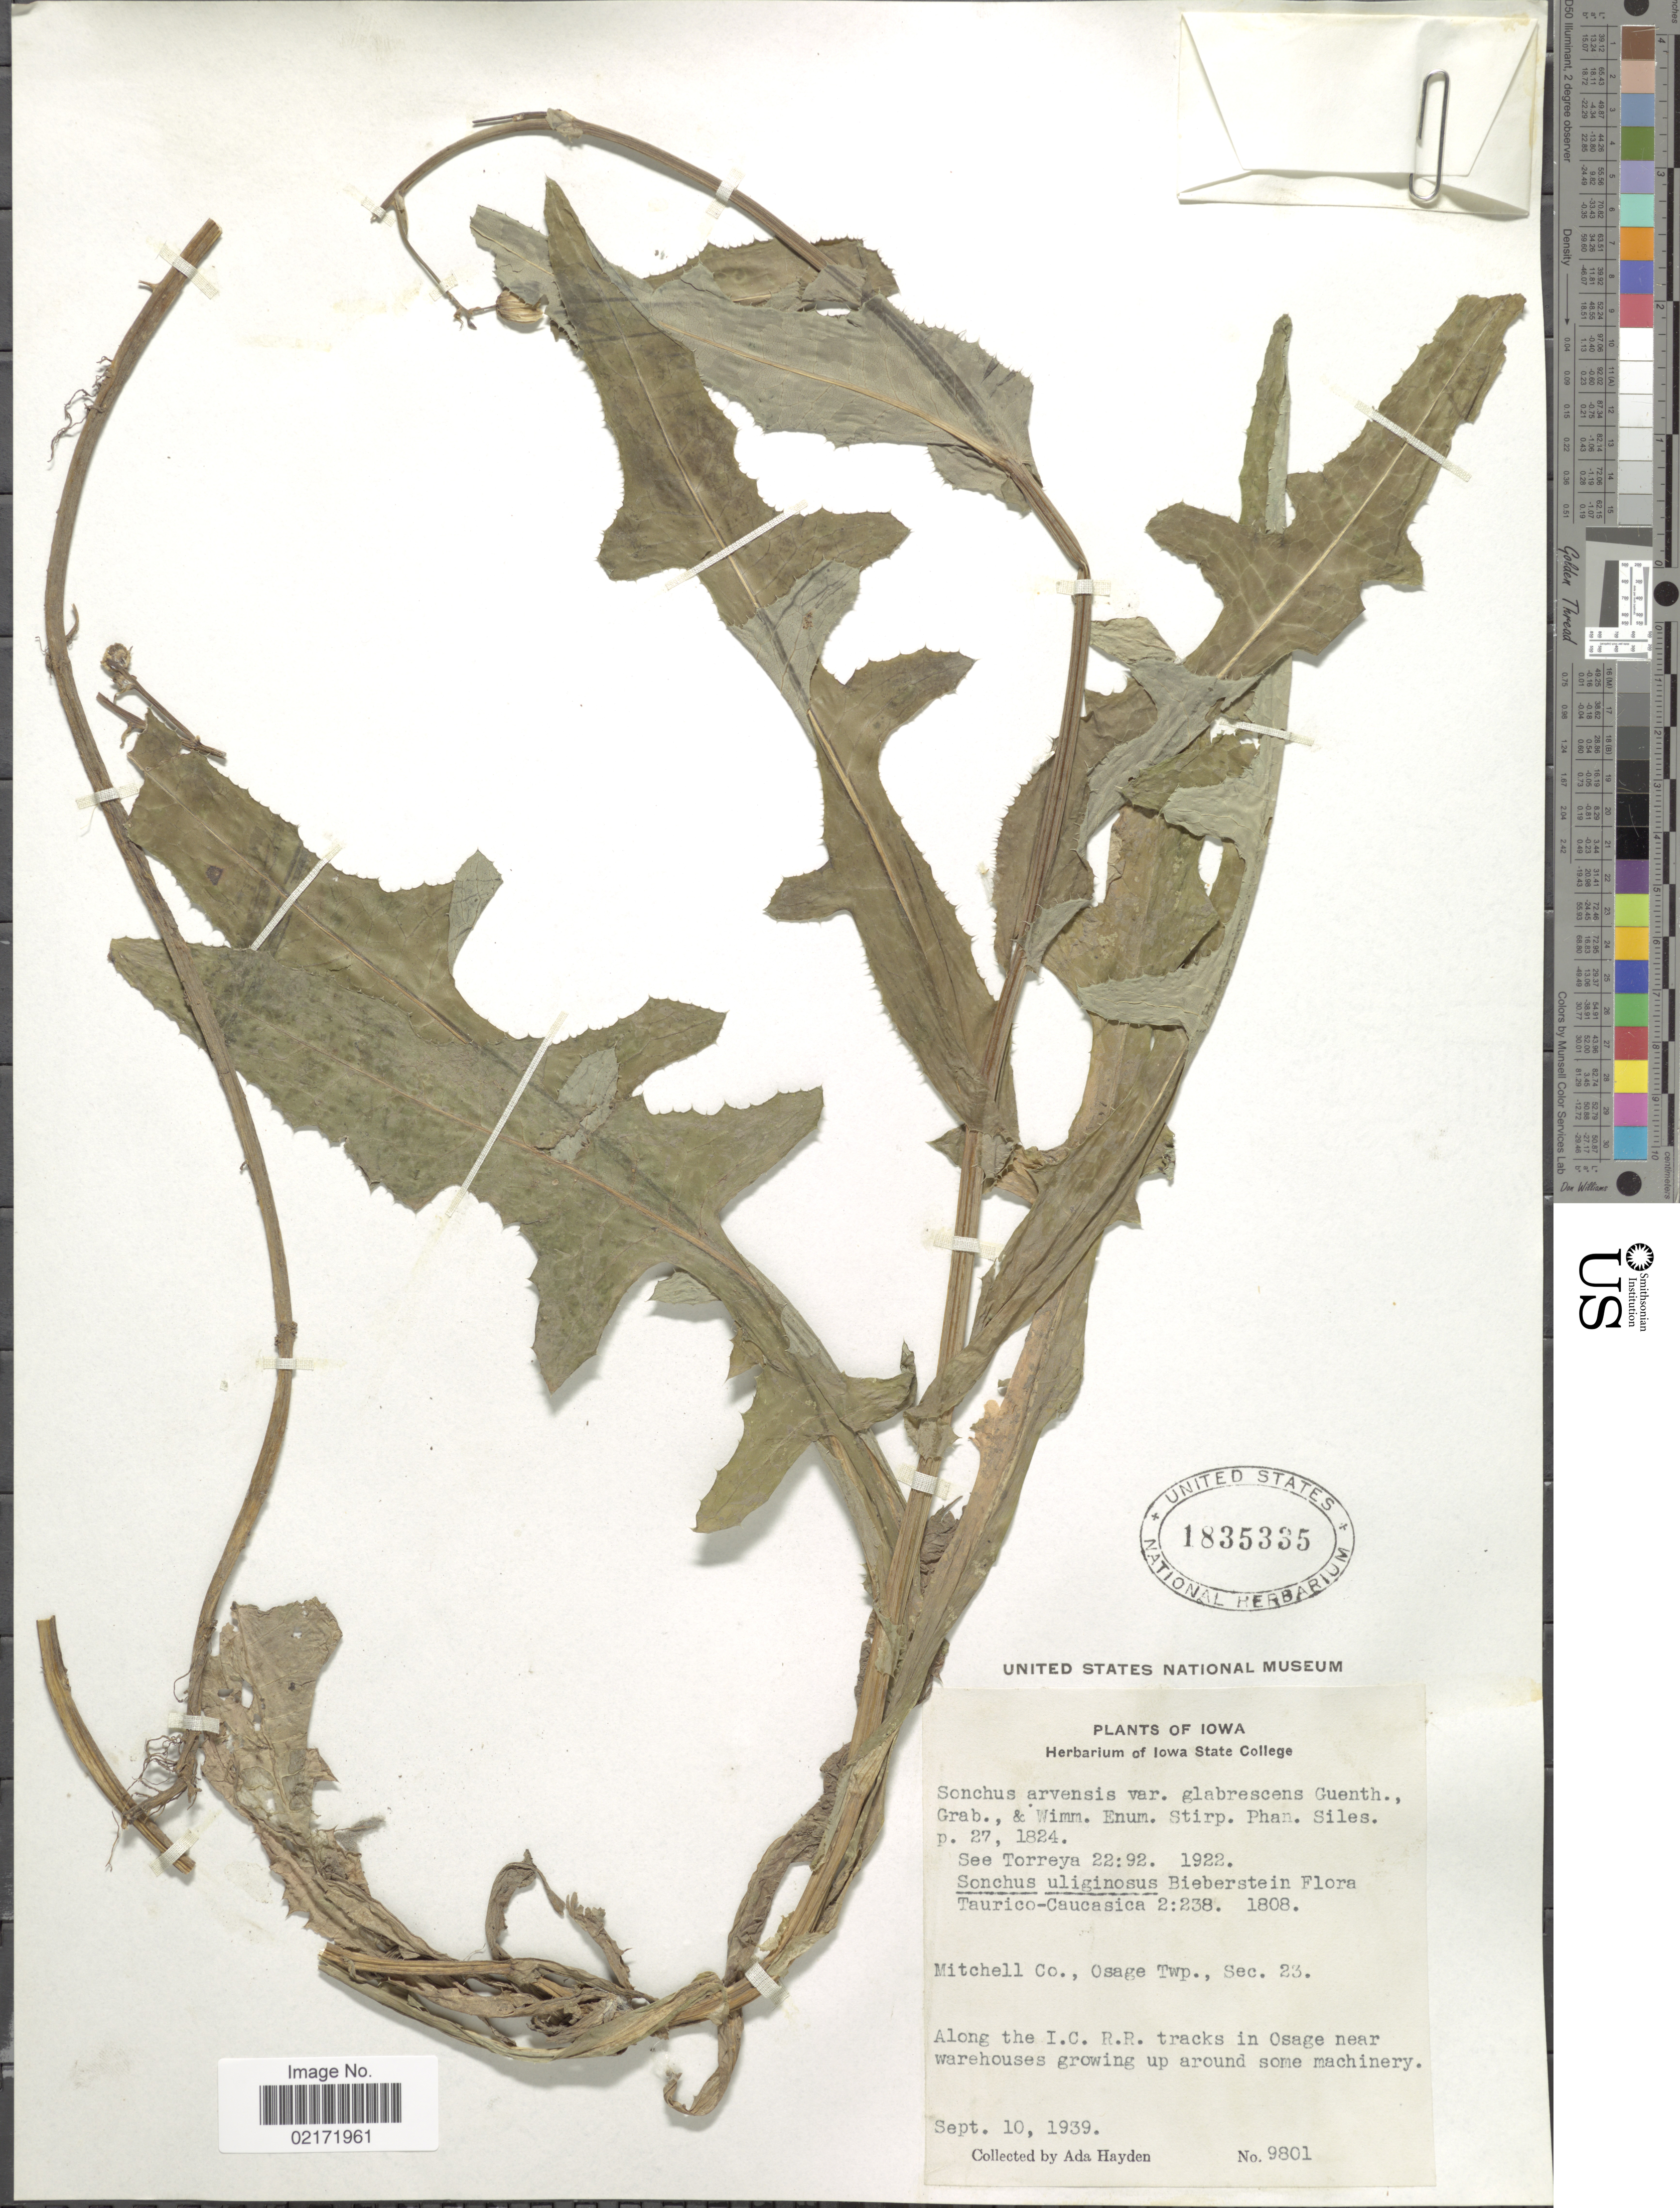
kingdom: Plantae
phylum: Tracheophyta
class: Magnoliopsida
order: Asterales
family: Asteraceae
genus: Sonchus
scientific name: Sonchus arvensis subsp. uliginosus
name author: (M. Bieb.) Nyman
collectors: Ada Hayden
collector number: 9801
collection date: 1939-09-10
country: United States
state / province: Iowa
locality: Mitchell Co., Osage Twp., Sec. 23, along the I.C. R.R. tracks in Osage near warehouses growing up around some machinery.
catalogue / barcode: US 1835335